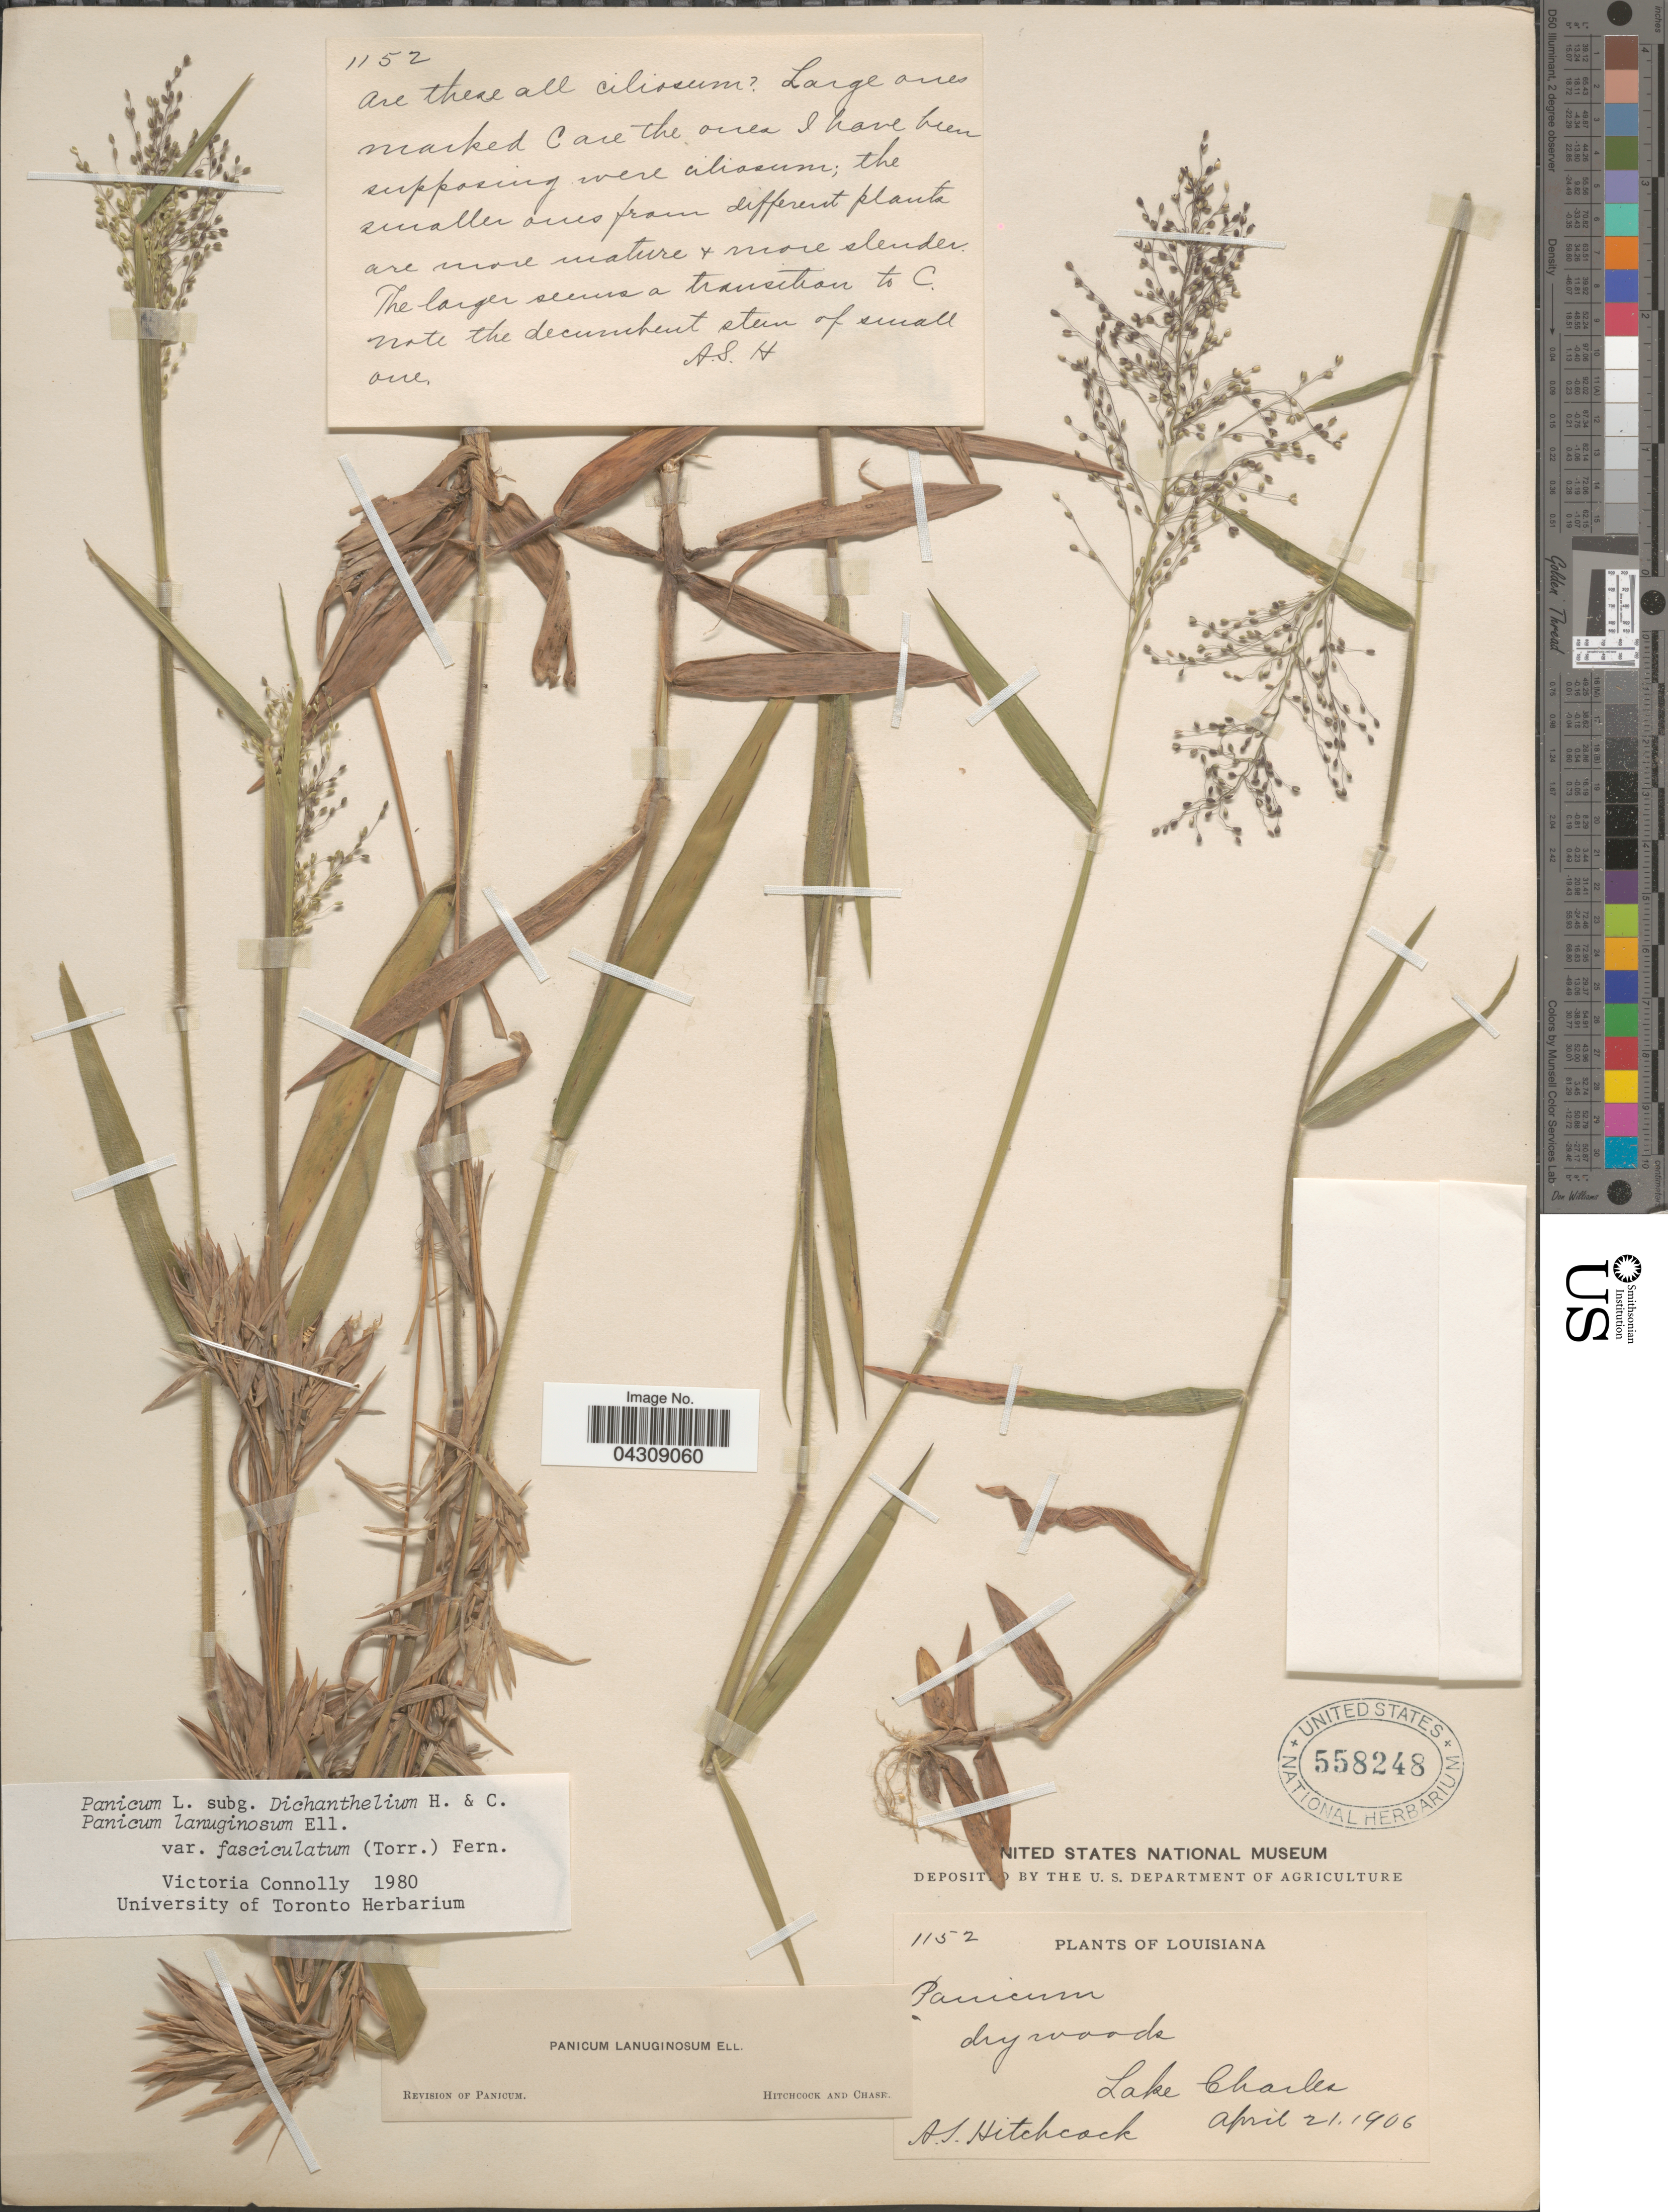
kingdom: Plantae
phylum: Tracheophyta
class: Liliopsida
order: Poales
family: Poaceae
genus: Dichanthelium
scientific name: Dichanthelium acuminatum var. acuminatum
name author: (Sw.) Gould & C.A. Clark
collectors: A. S. Hitchcock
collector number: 1152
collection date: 1906-04-21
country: United States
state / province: Louisiana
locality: Lake Charles.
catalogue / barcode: US 558248